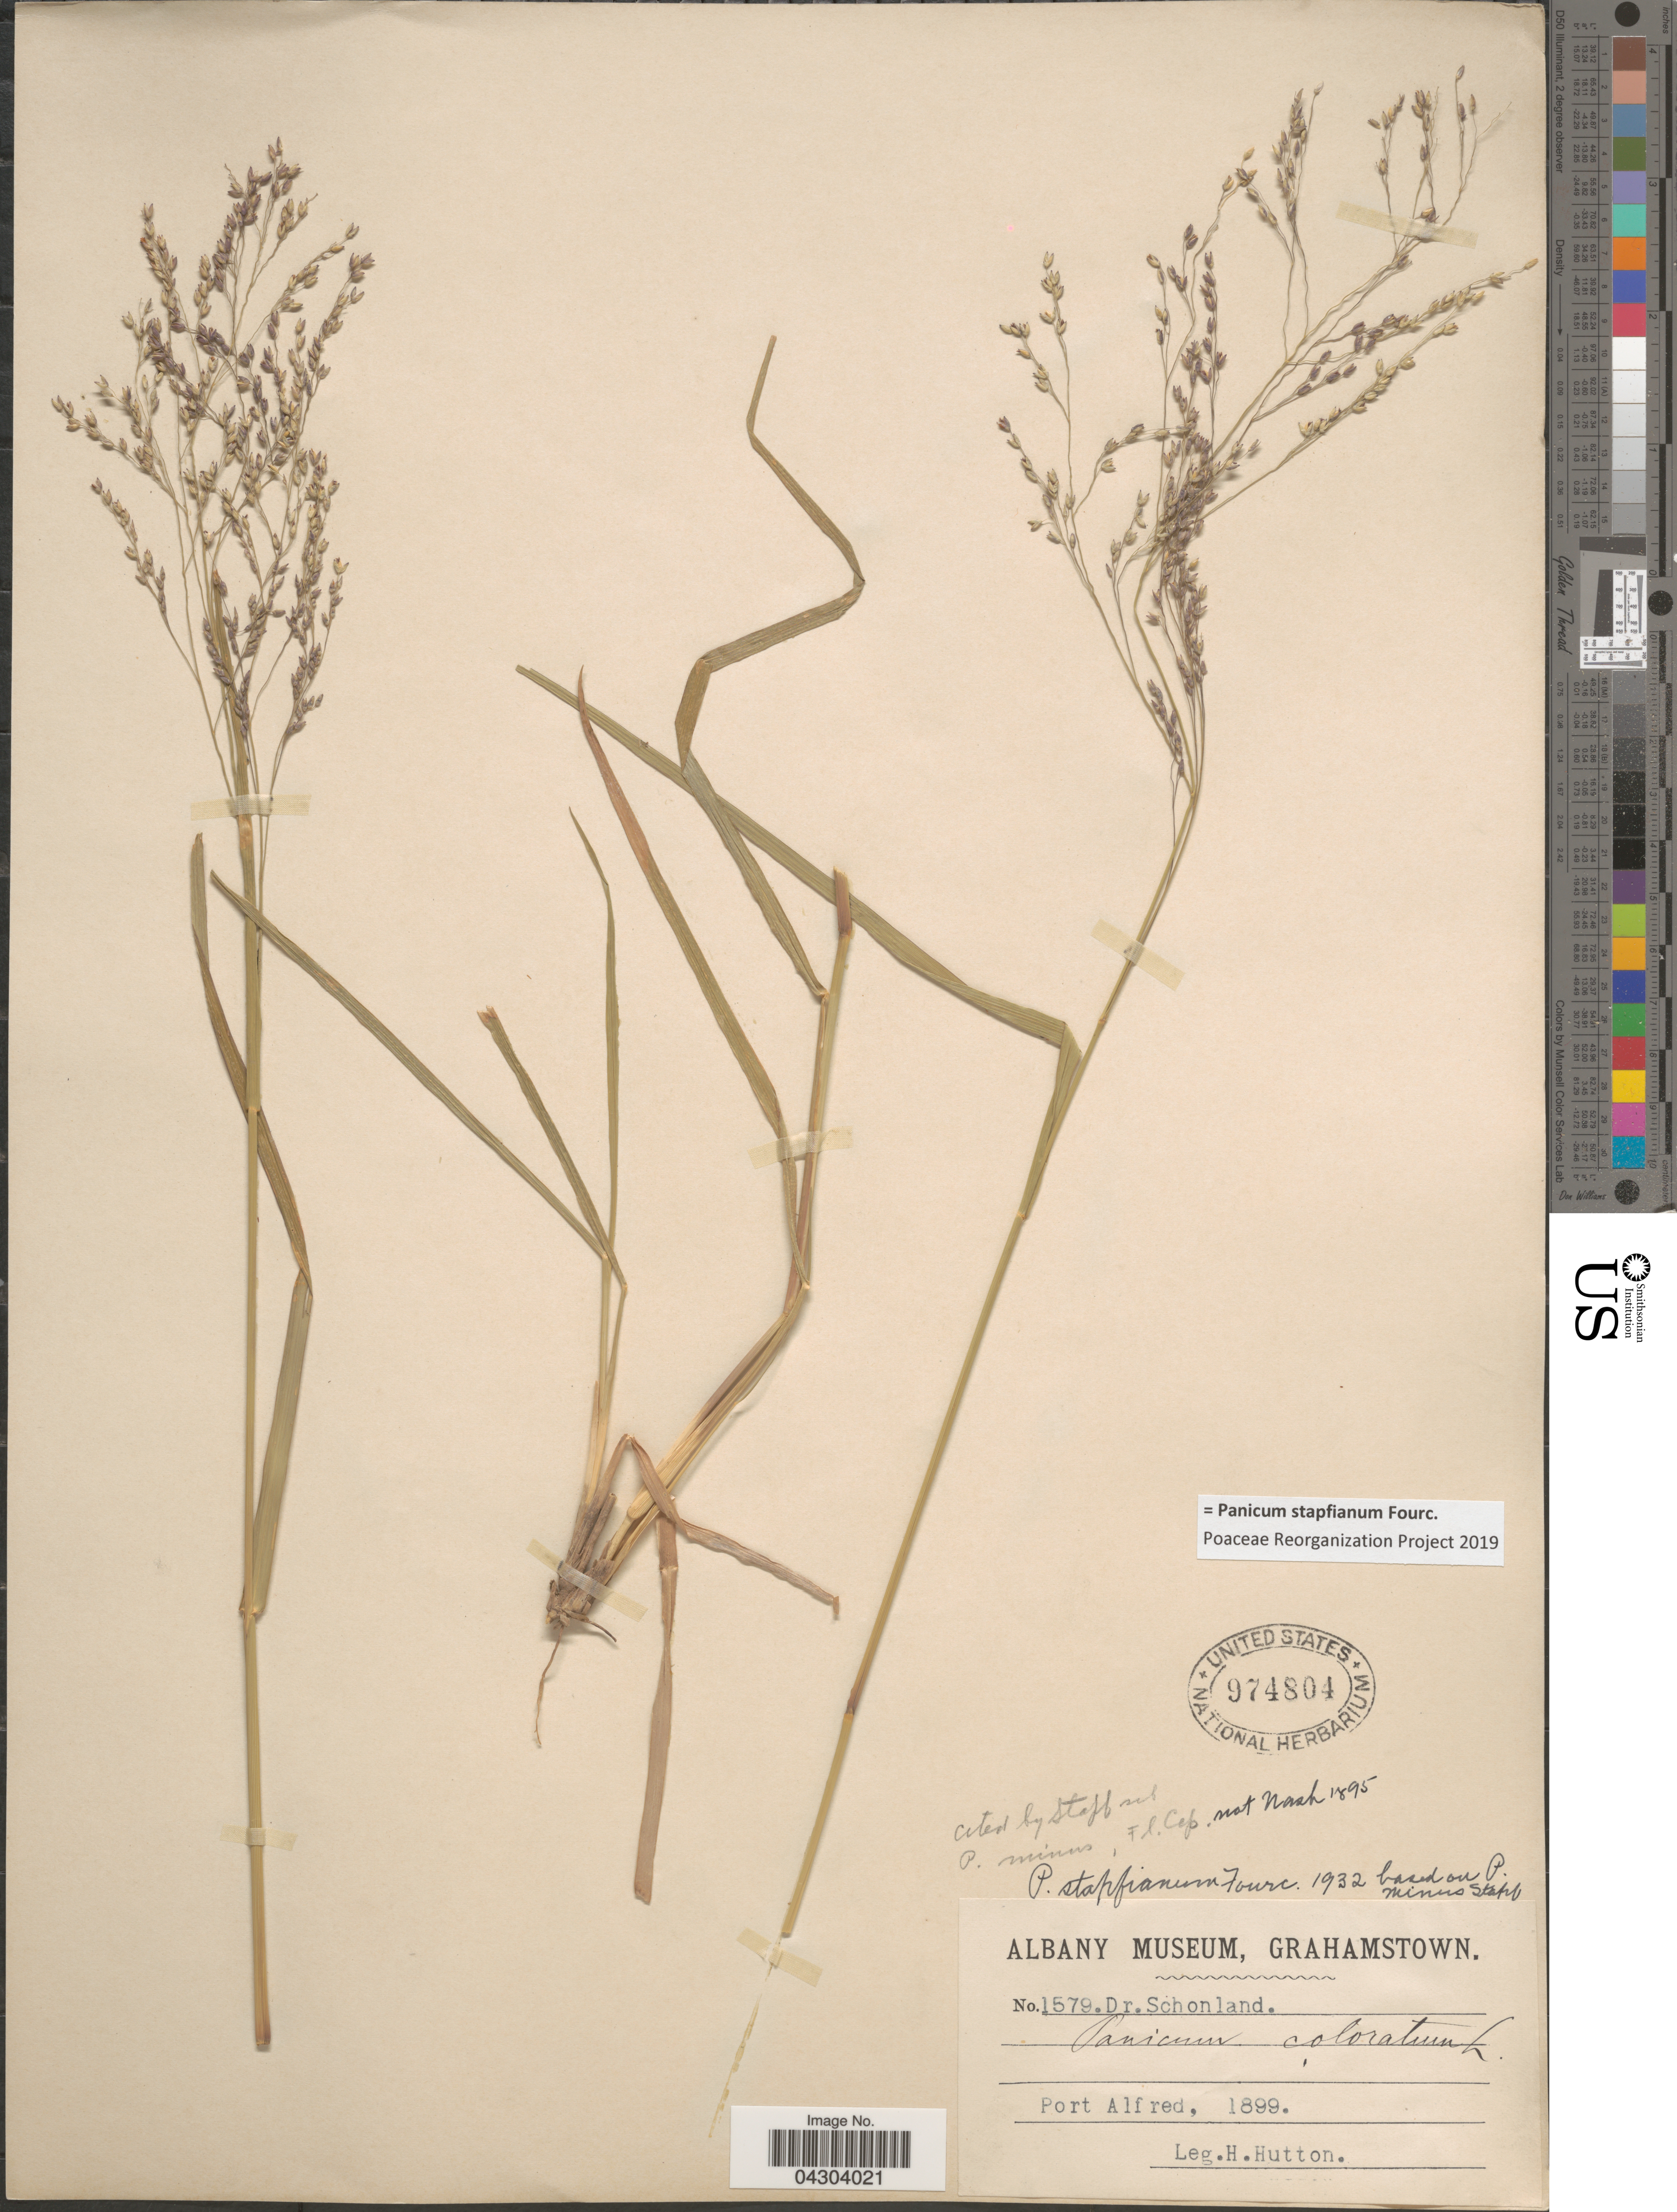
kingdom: Plantae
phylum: Tracheophyta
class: Liliopsida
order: Poales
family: Poaceae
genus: Panicum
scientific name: Panicum stapfianum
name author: Fourc.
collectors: E. Hutton Jr.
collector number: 1579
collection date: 1899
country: South Africa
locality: Port Alfred.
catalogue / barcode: US 974804